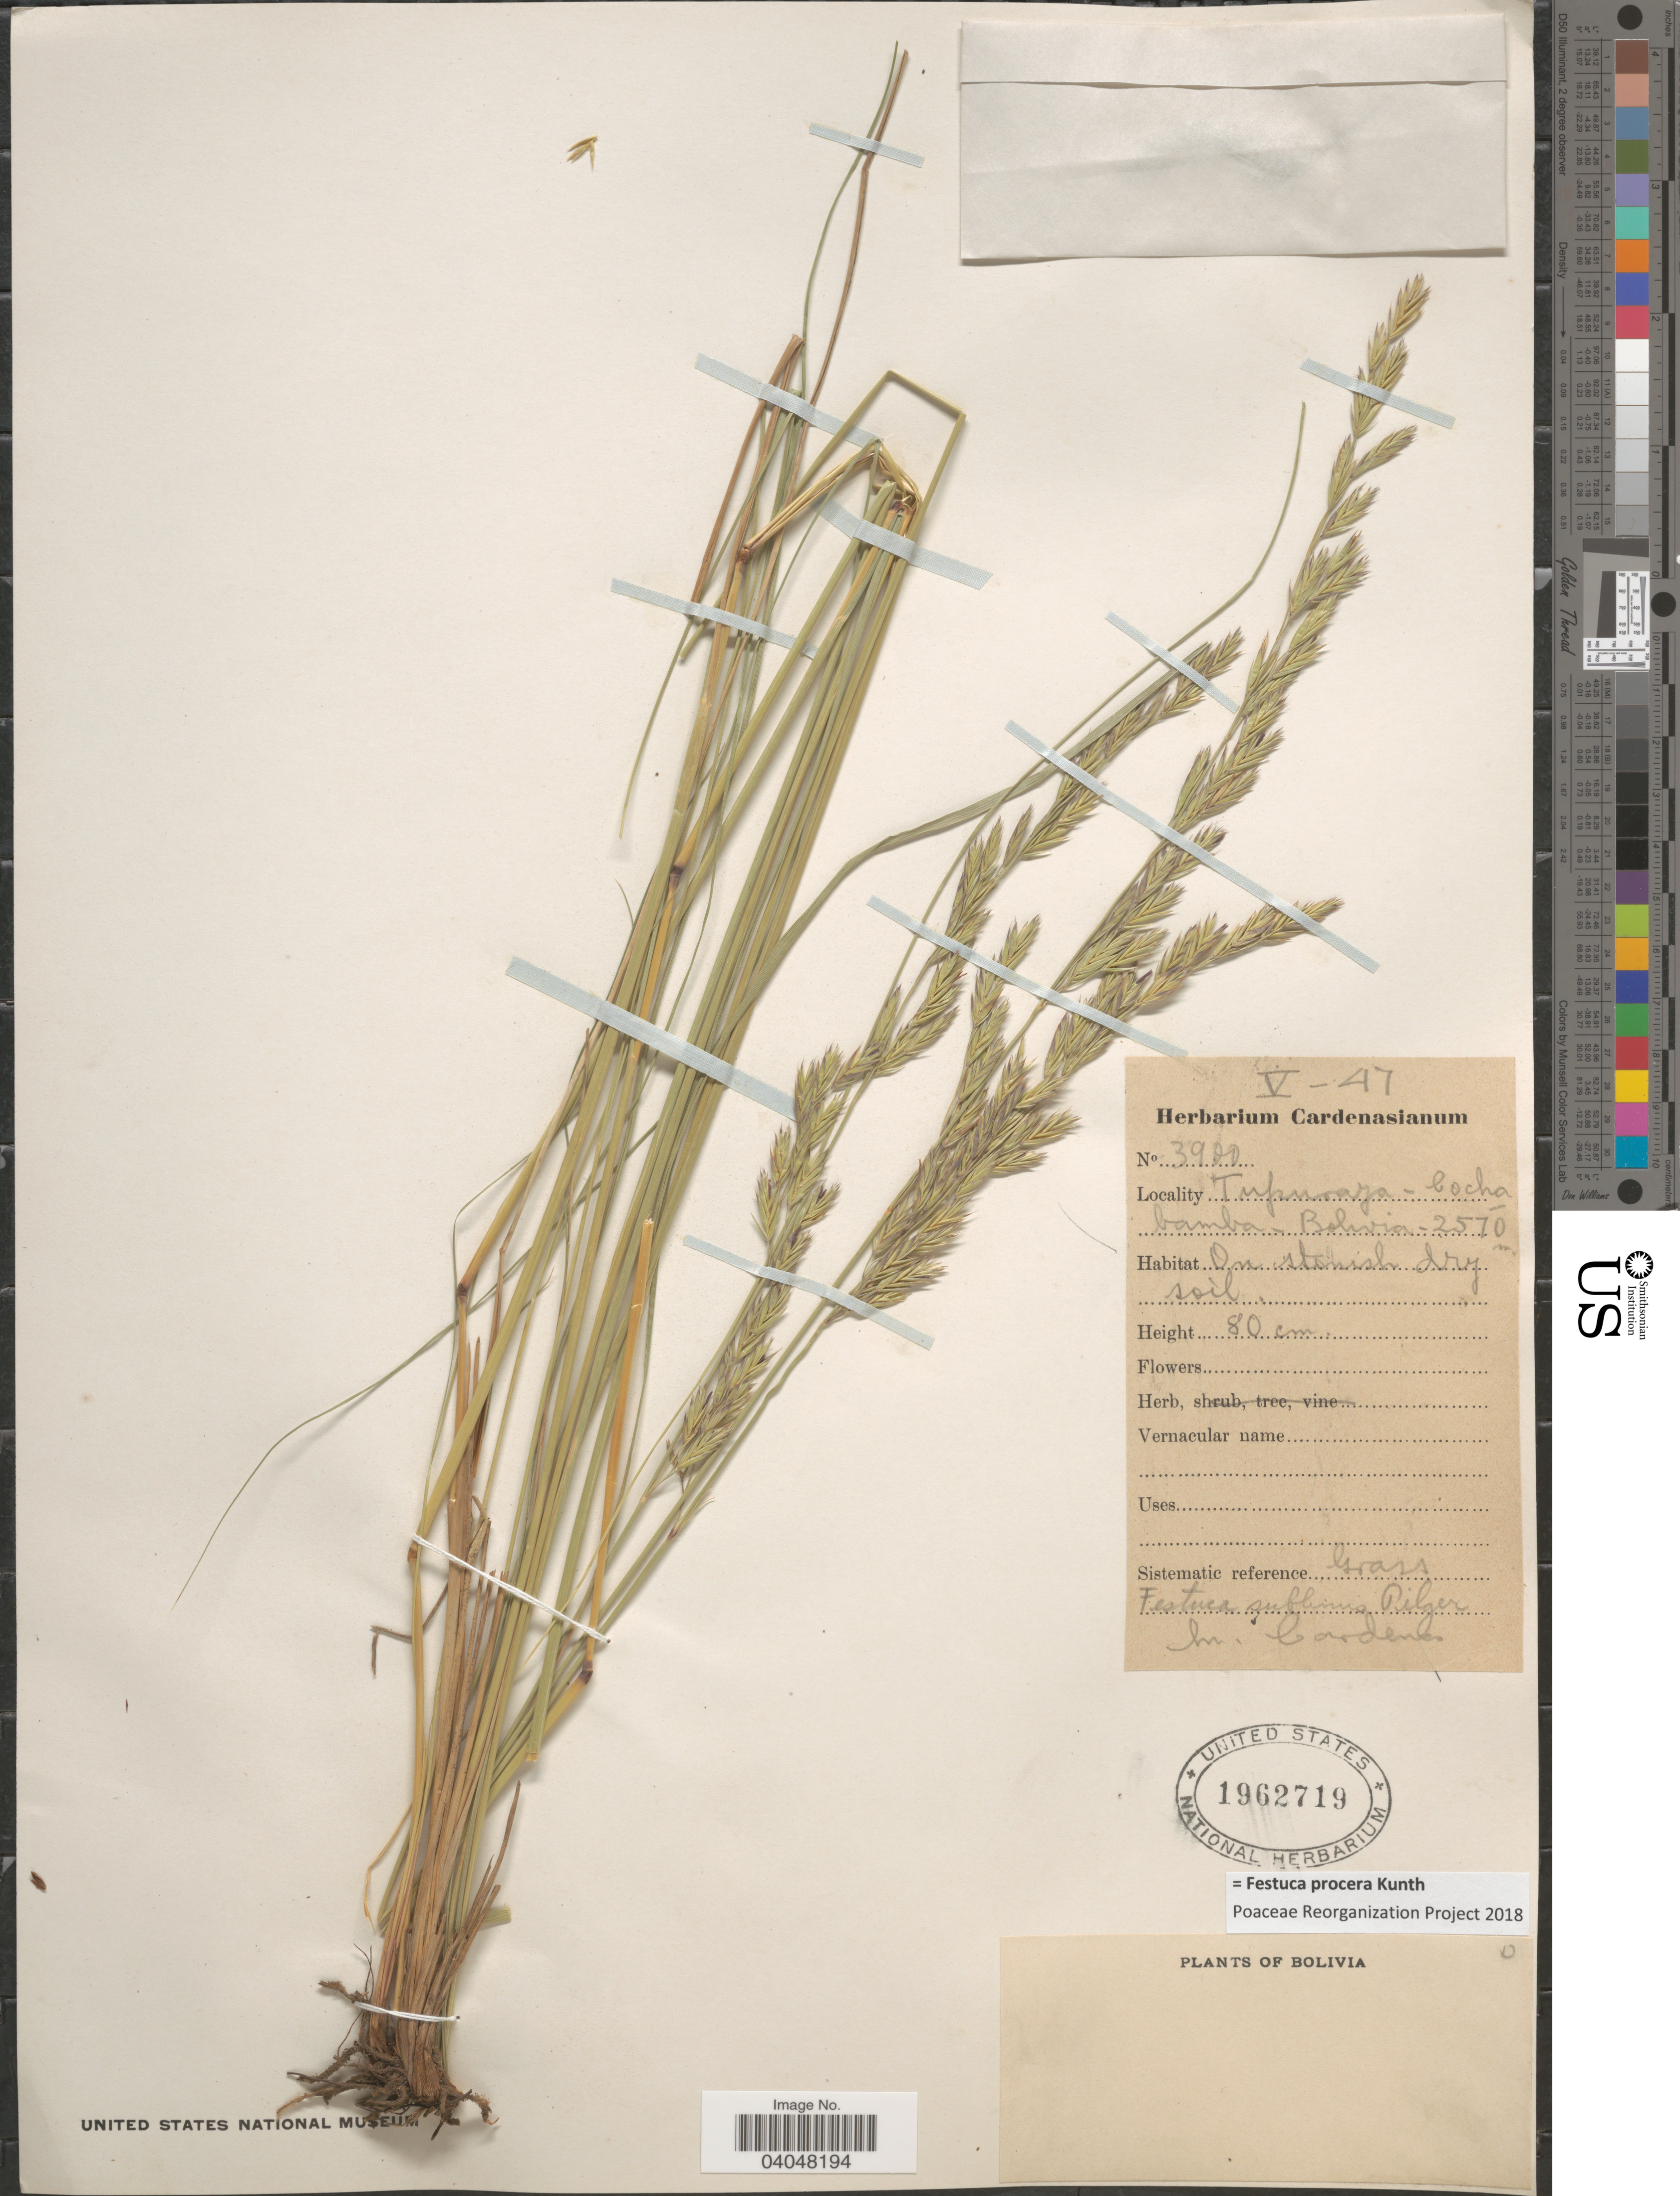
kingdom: Plantae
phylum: Tracheophyta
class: Liliopsida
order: Poales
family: Poaceae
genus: Festuca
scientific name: Festuca procera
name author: Kunth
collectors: M. Cárdenas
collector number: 3920*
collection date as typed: Transcribed d/m/y: /5/47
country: Bolivia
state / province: Cochabamba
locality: Tupuraya.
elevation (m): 2570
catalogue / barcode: US 1962719